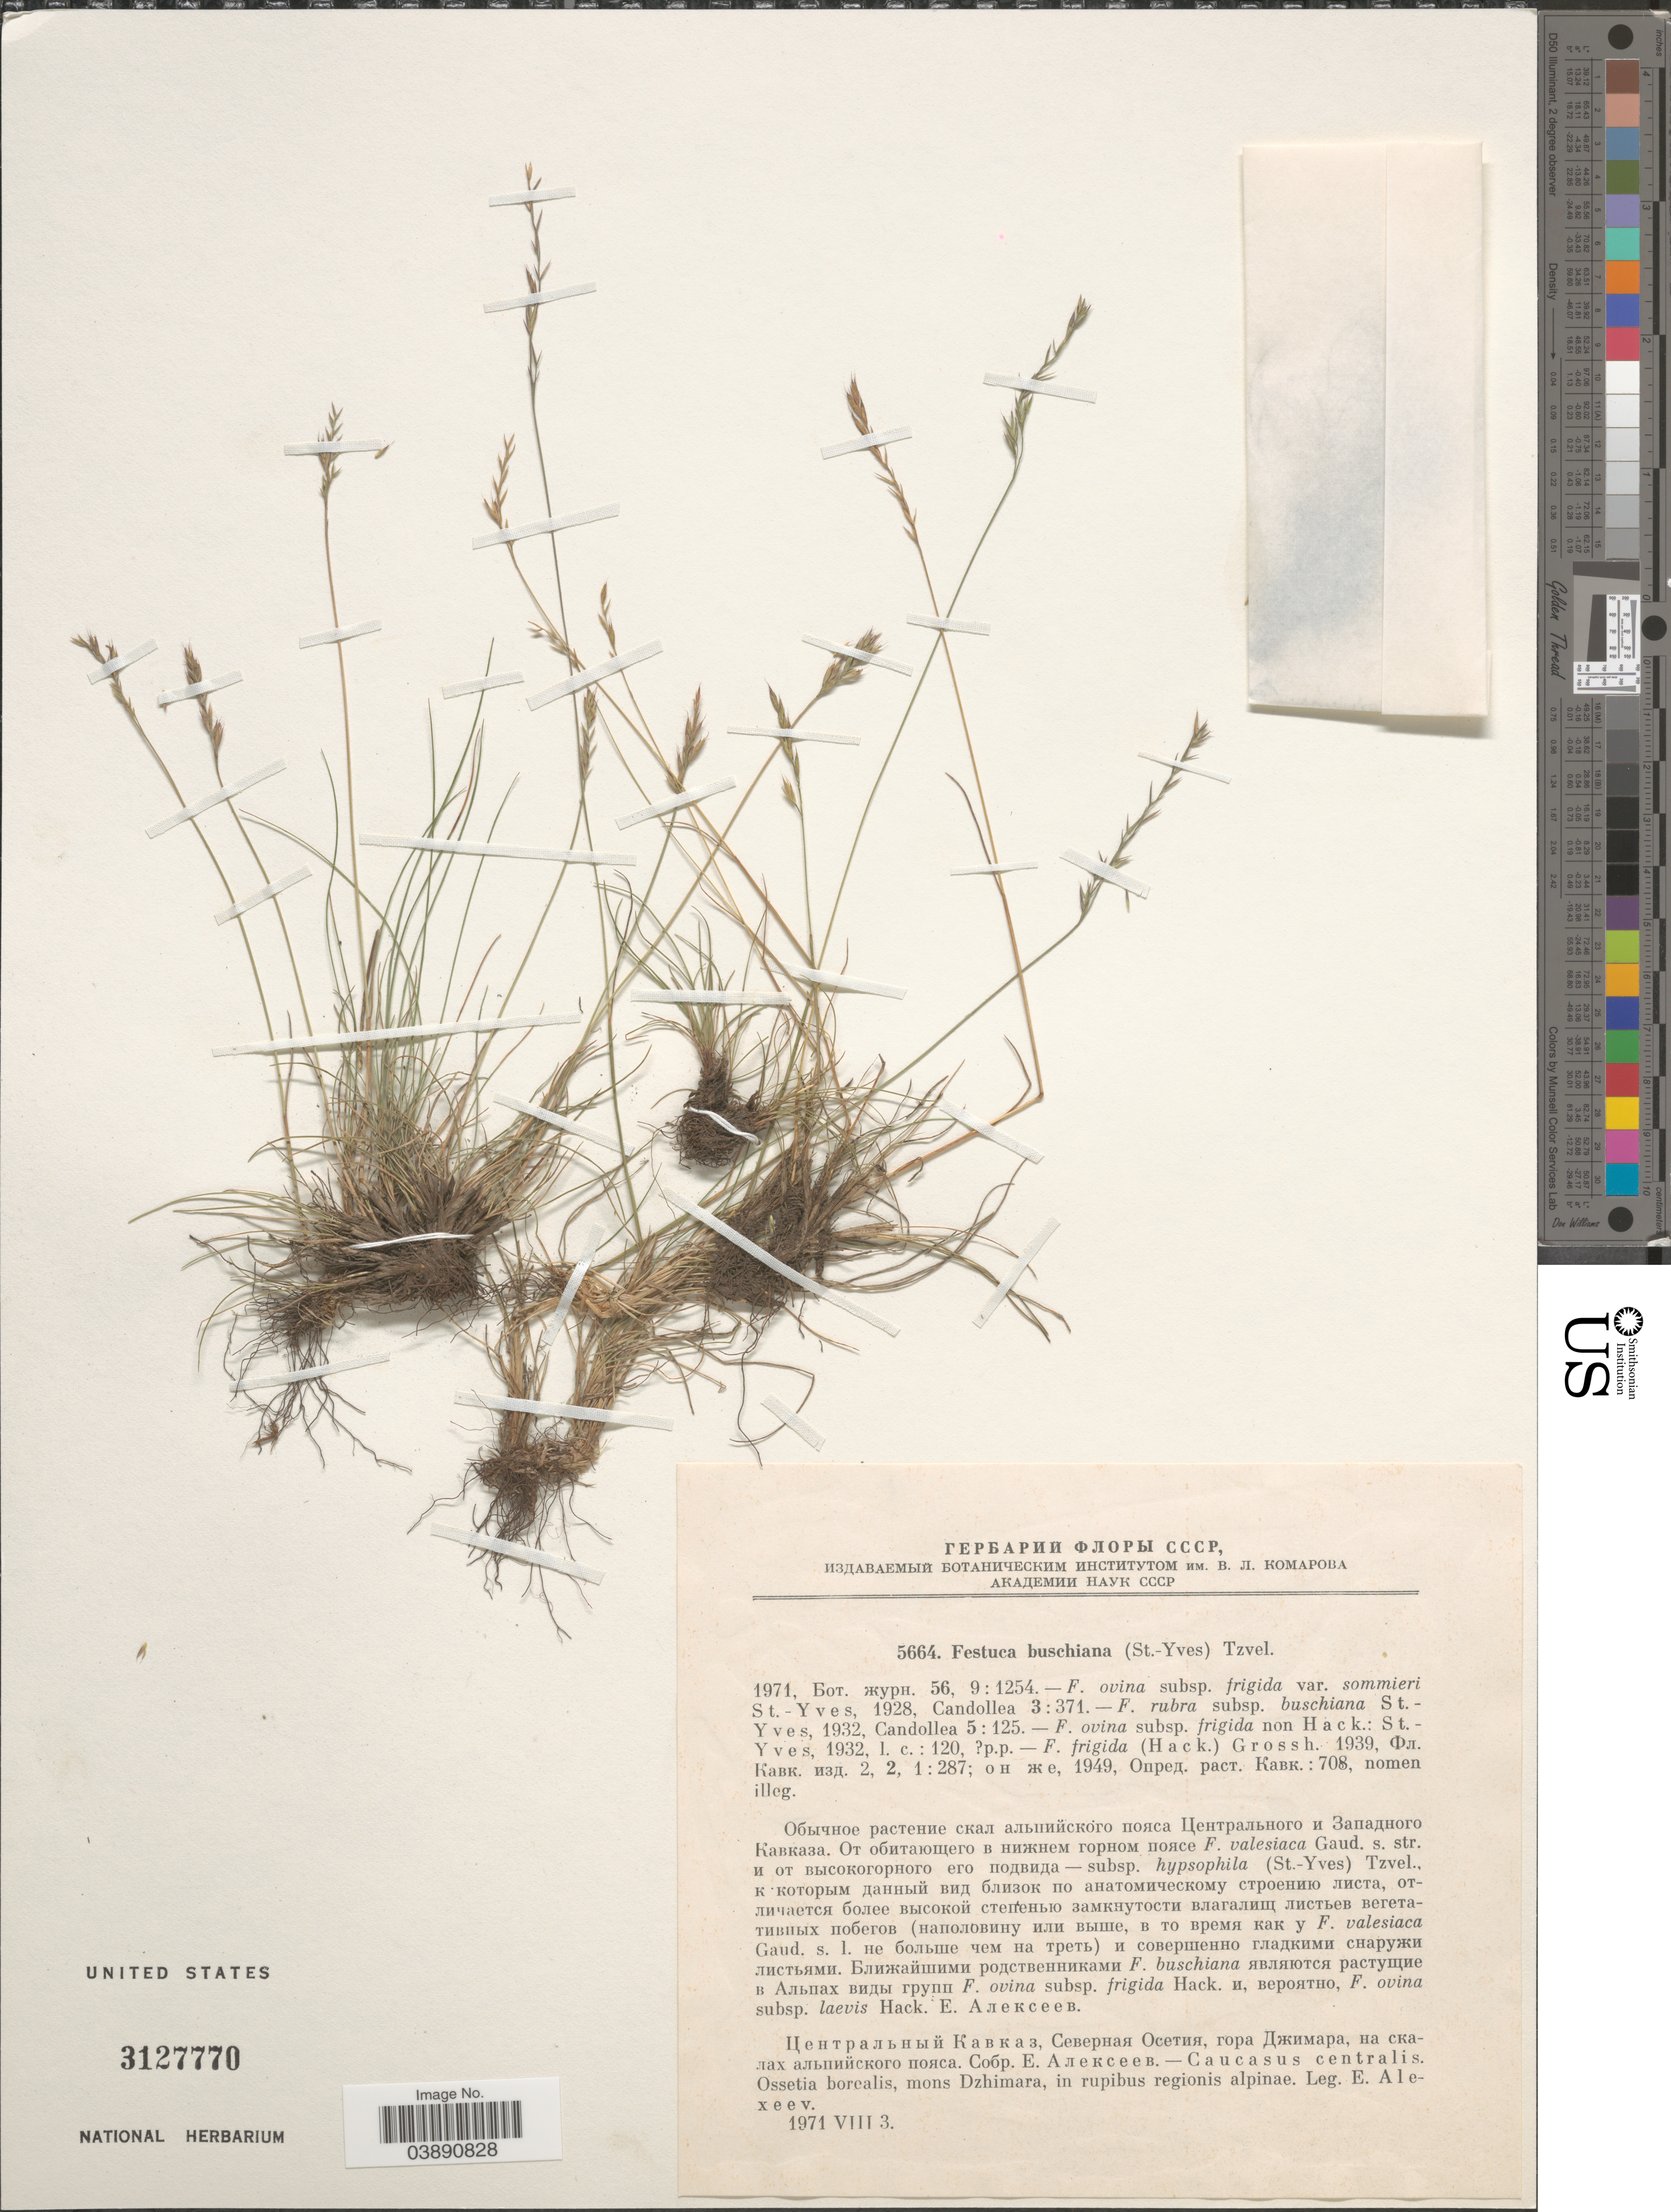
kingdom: Plantae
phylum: Tracheophyta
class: Liliopsida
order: Poales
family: Poaceae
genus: Festuca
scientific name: Festuca buschiana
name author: (St.-Yves) Tzvelev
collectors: E. B. Alexeev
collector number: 5664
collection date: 1971-08-03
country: Russian Federation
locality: Caucasus centralis. Ossetia borealis, mons Dzhimara, in rupibus regionis alpinae.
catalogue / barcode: US 3127770